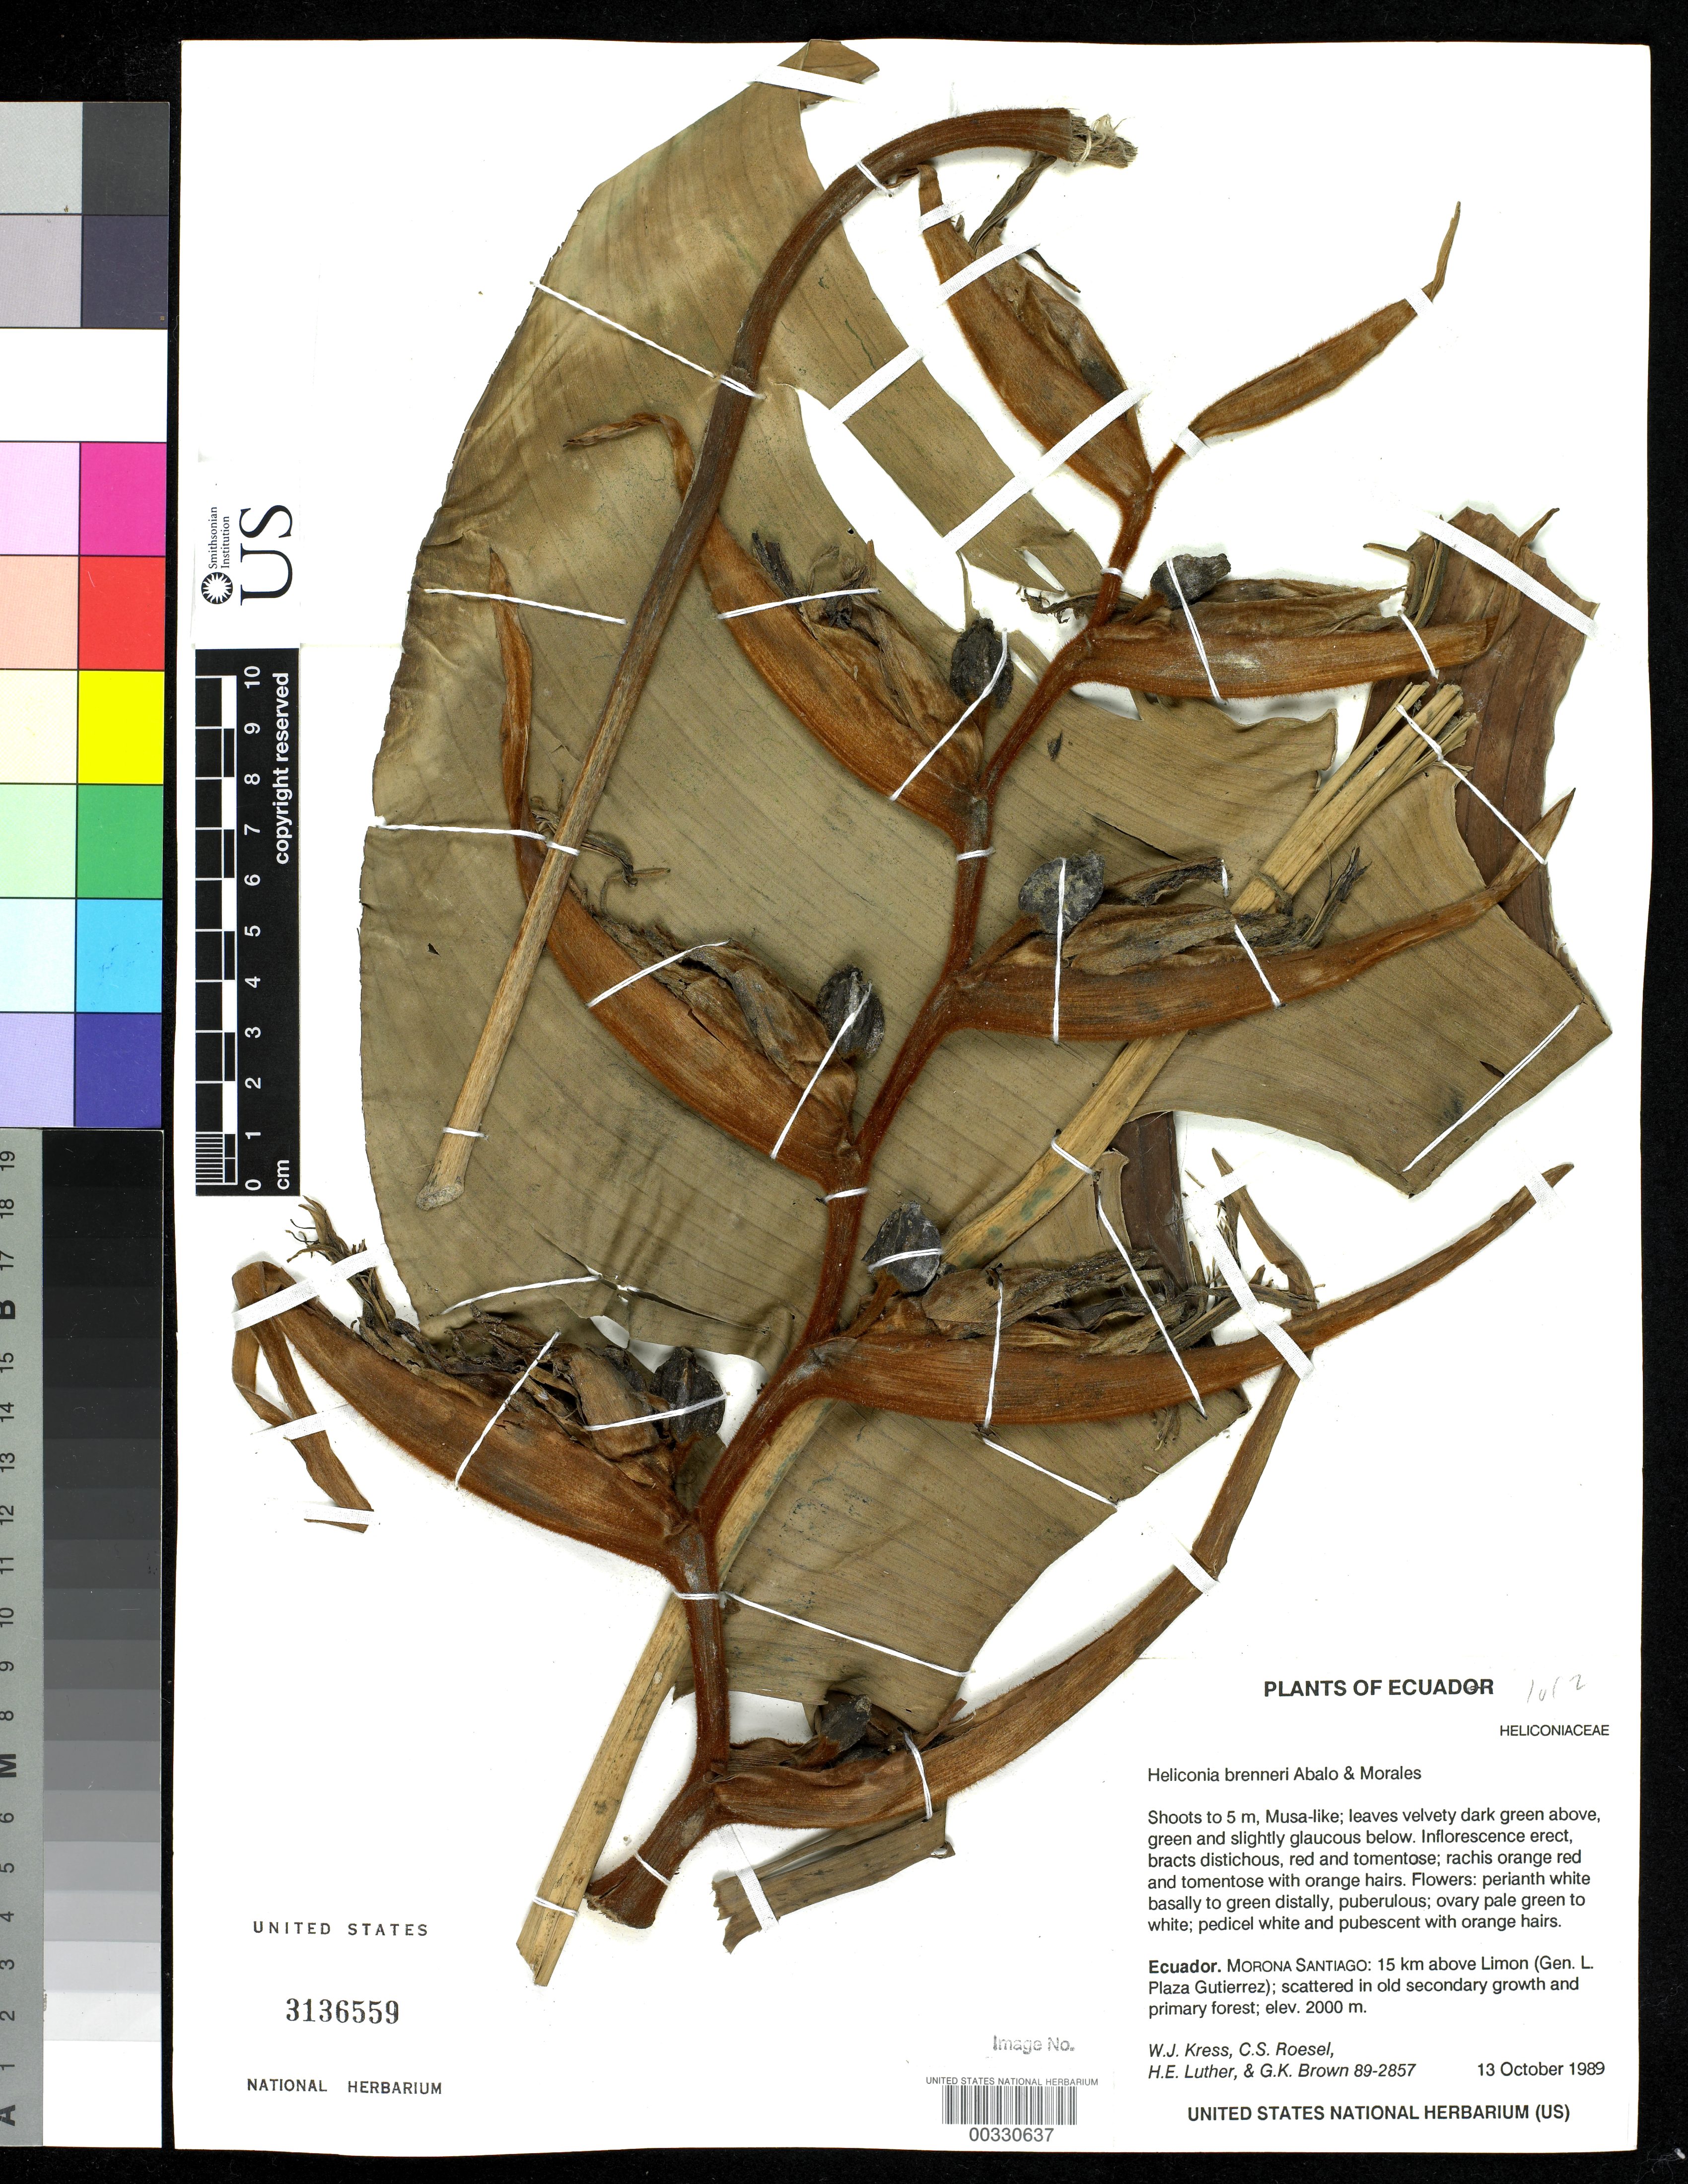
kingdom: Plantae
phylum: Tracheophyta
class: Liliopsida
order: Zingiberales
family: Heliconiaceae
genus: Heliconia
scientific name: Heliconia brenneri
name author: Abalo & G. Morales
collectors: W. J. Kress, C. S. Roesel, Harry E. Luther & G. K. Brown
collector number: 89-2857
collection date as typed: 13 Oct 1989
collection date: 1989-10-13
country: Ecuador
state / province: Morona-Santiago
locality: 15 km above Limon (gen l. plaza Gutierrez)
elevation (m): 2000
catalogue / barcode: US 3136559